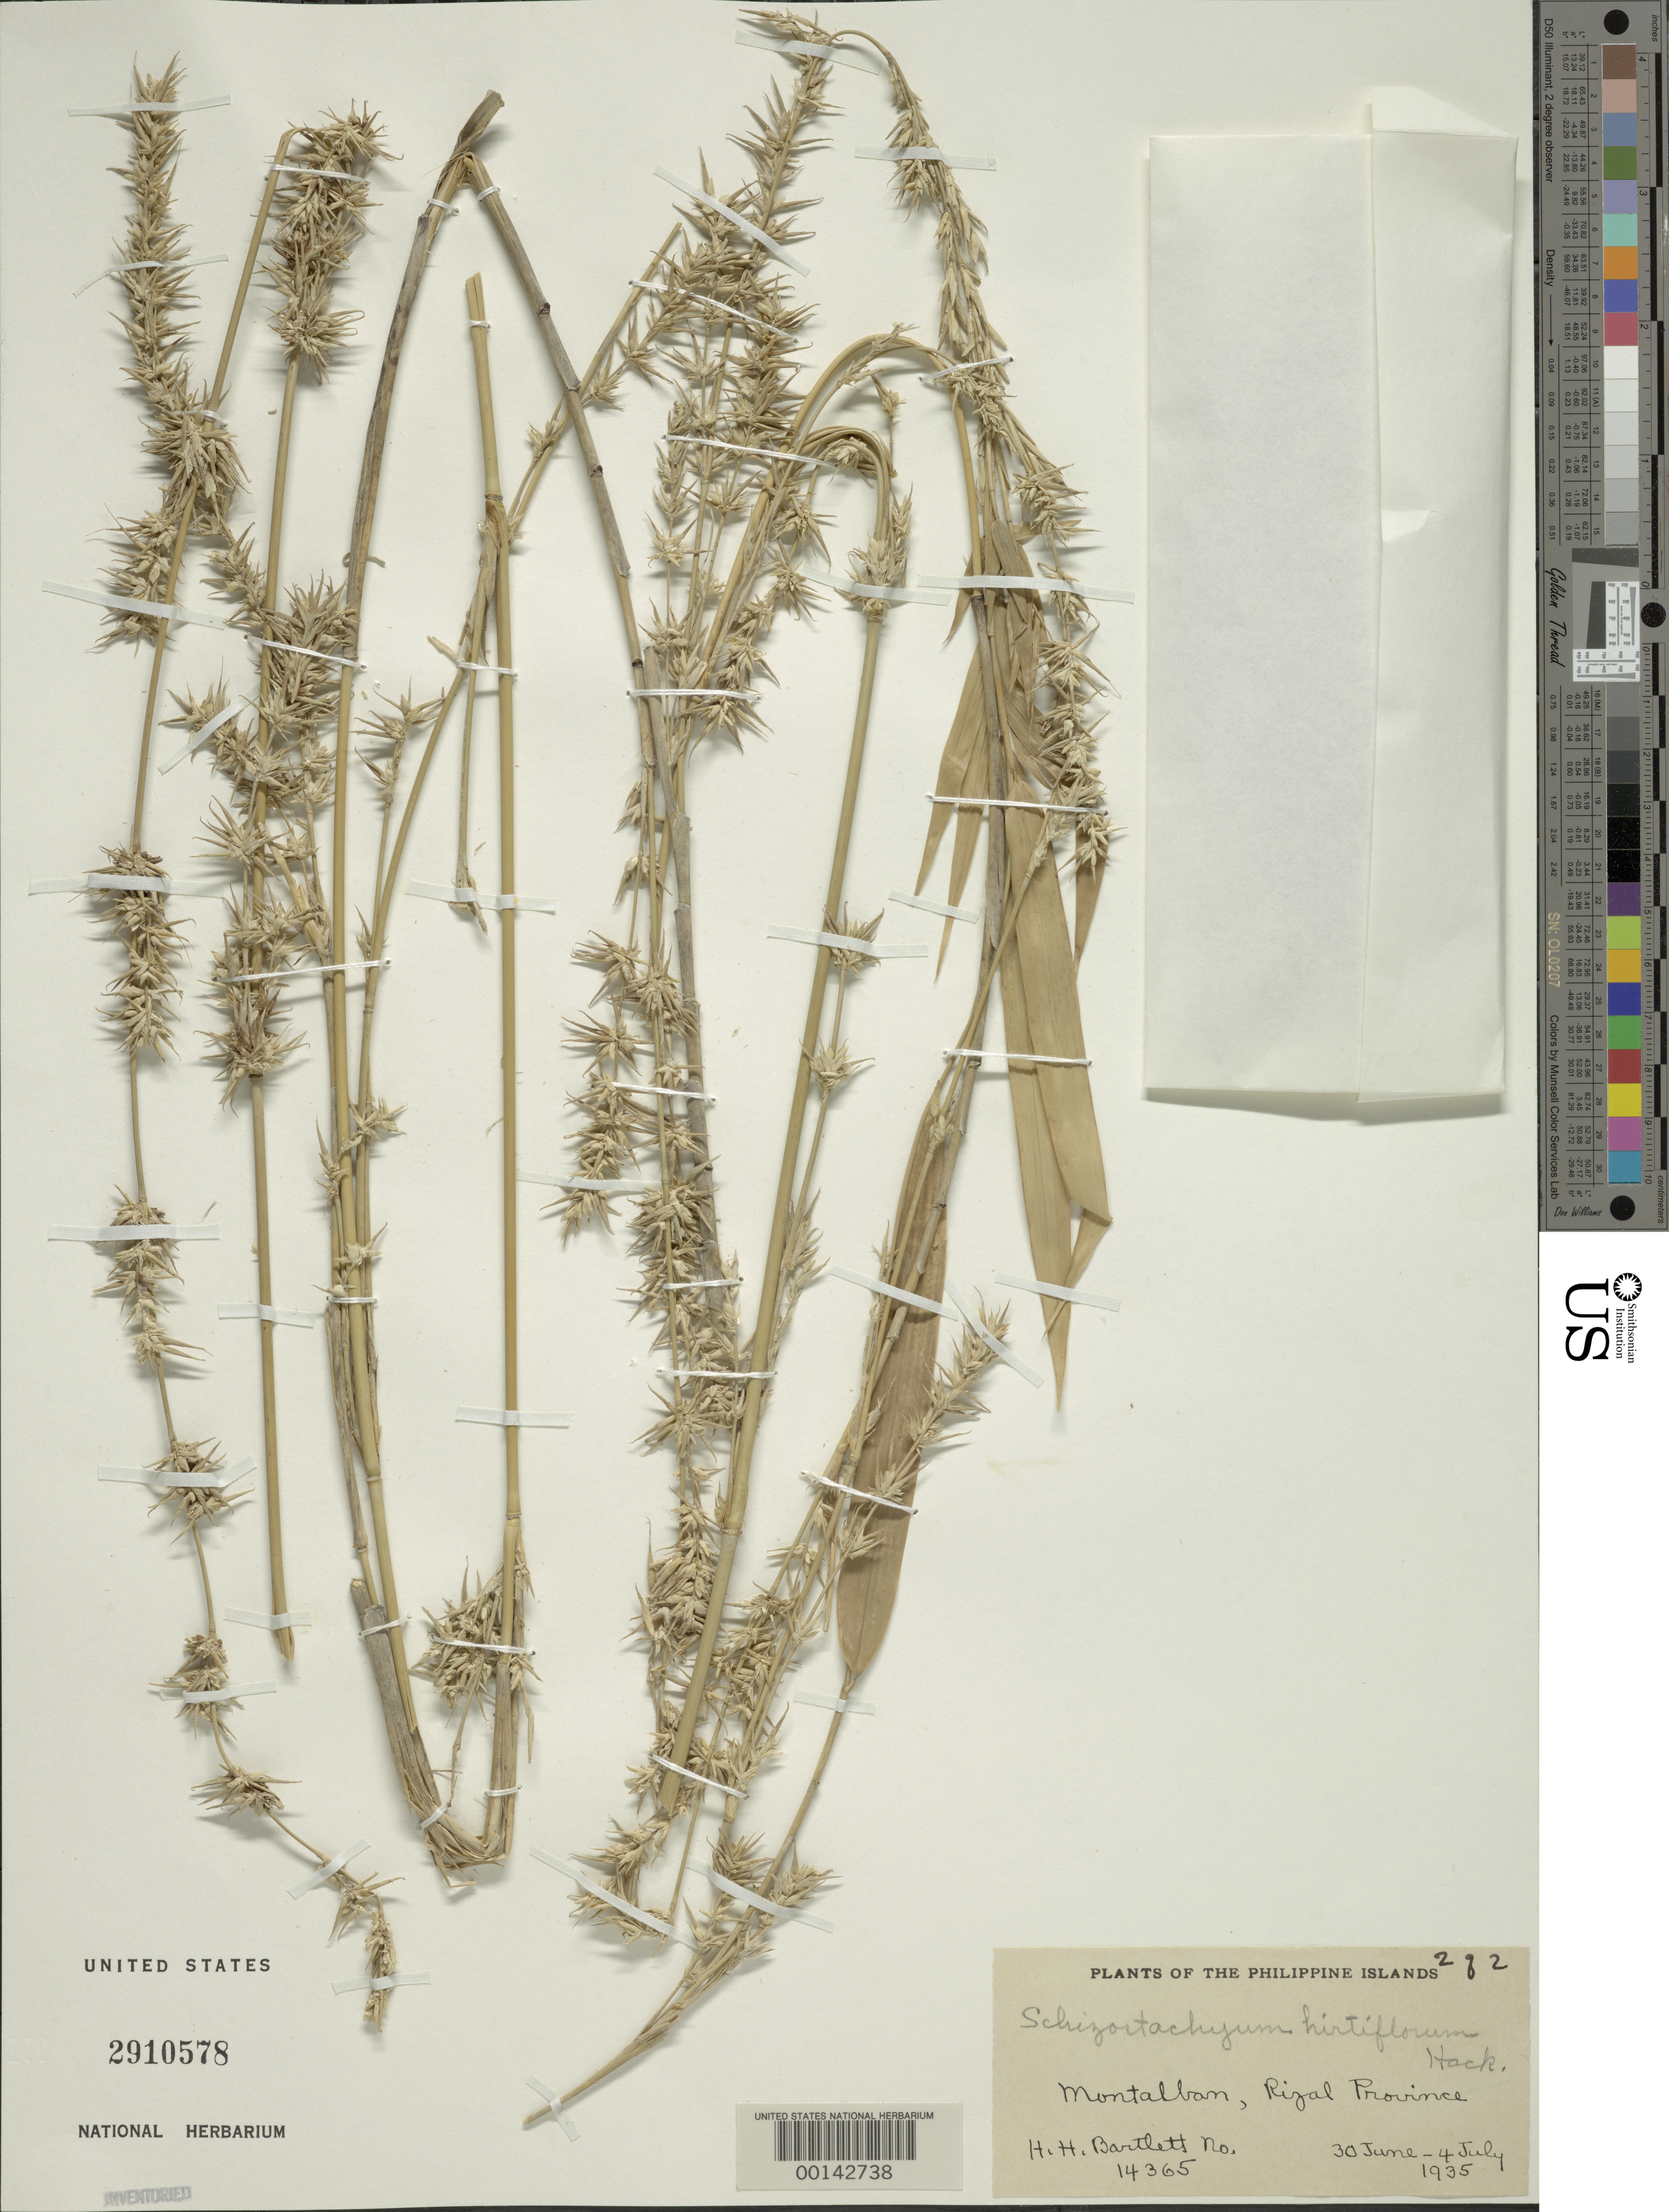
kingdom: Plantae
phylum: Tracheophyta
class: Liliopsida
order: Poales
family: Poaceae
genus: Schizostachyum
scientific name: Schizostachyum sp.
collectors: H. H. Bartlett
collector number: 14365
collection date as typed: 30 Jun 1935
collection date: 1935-06-30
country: Philippines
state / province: Calabarzon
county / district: Rizal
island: Luzon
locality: Montalban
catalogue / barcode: US 2910578